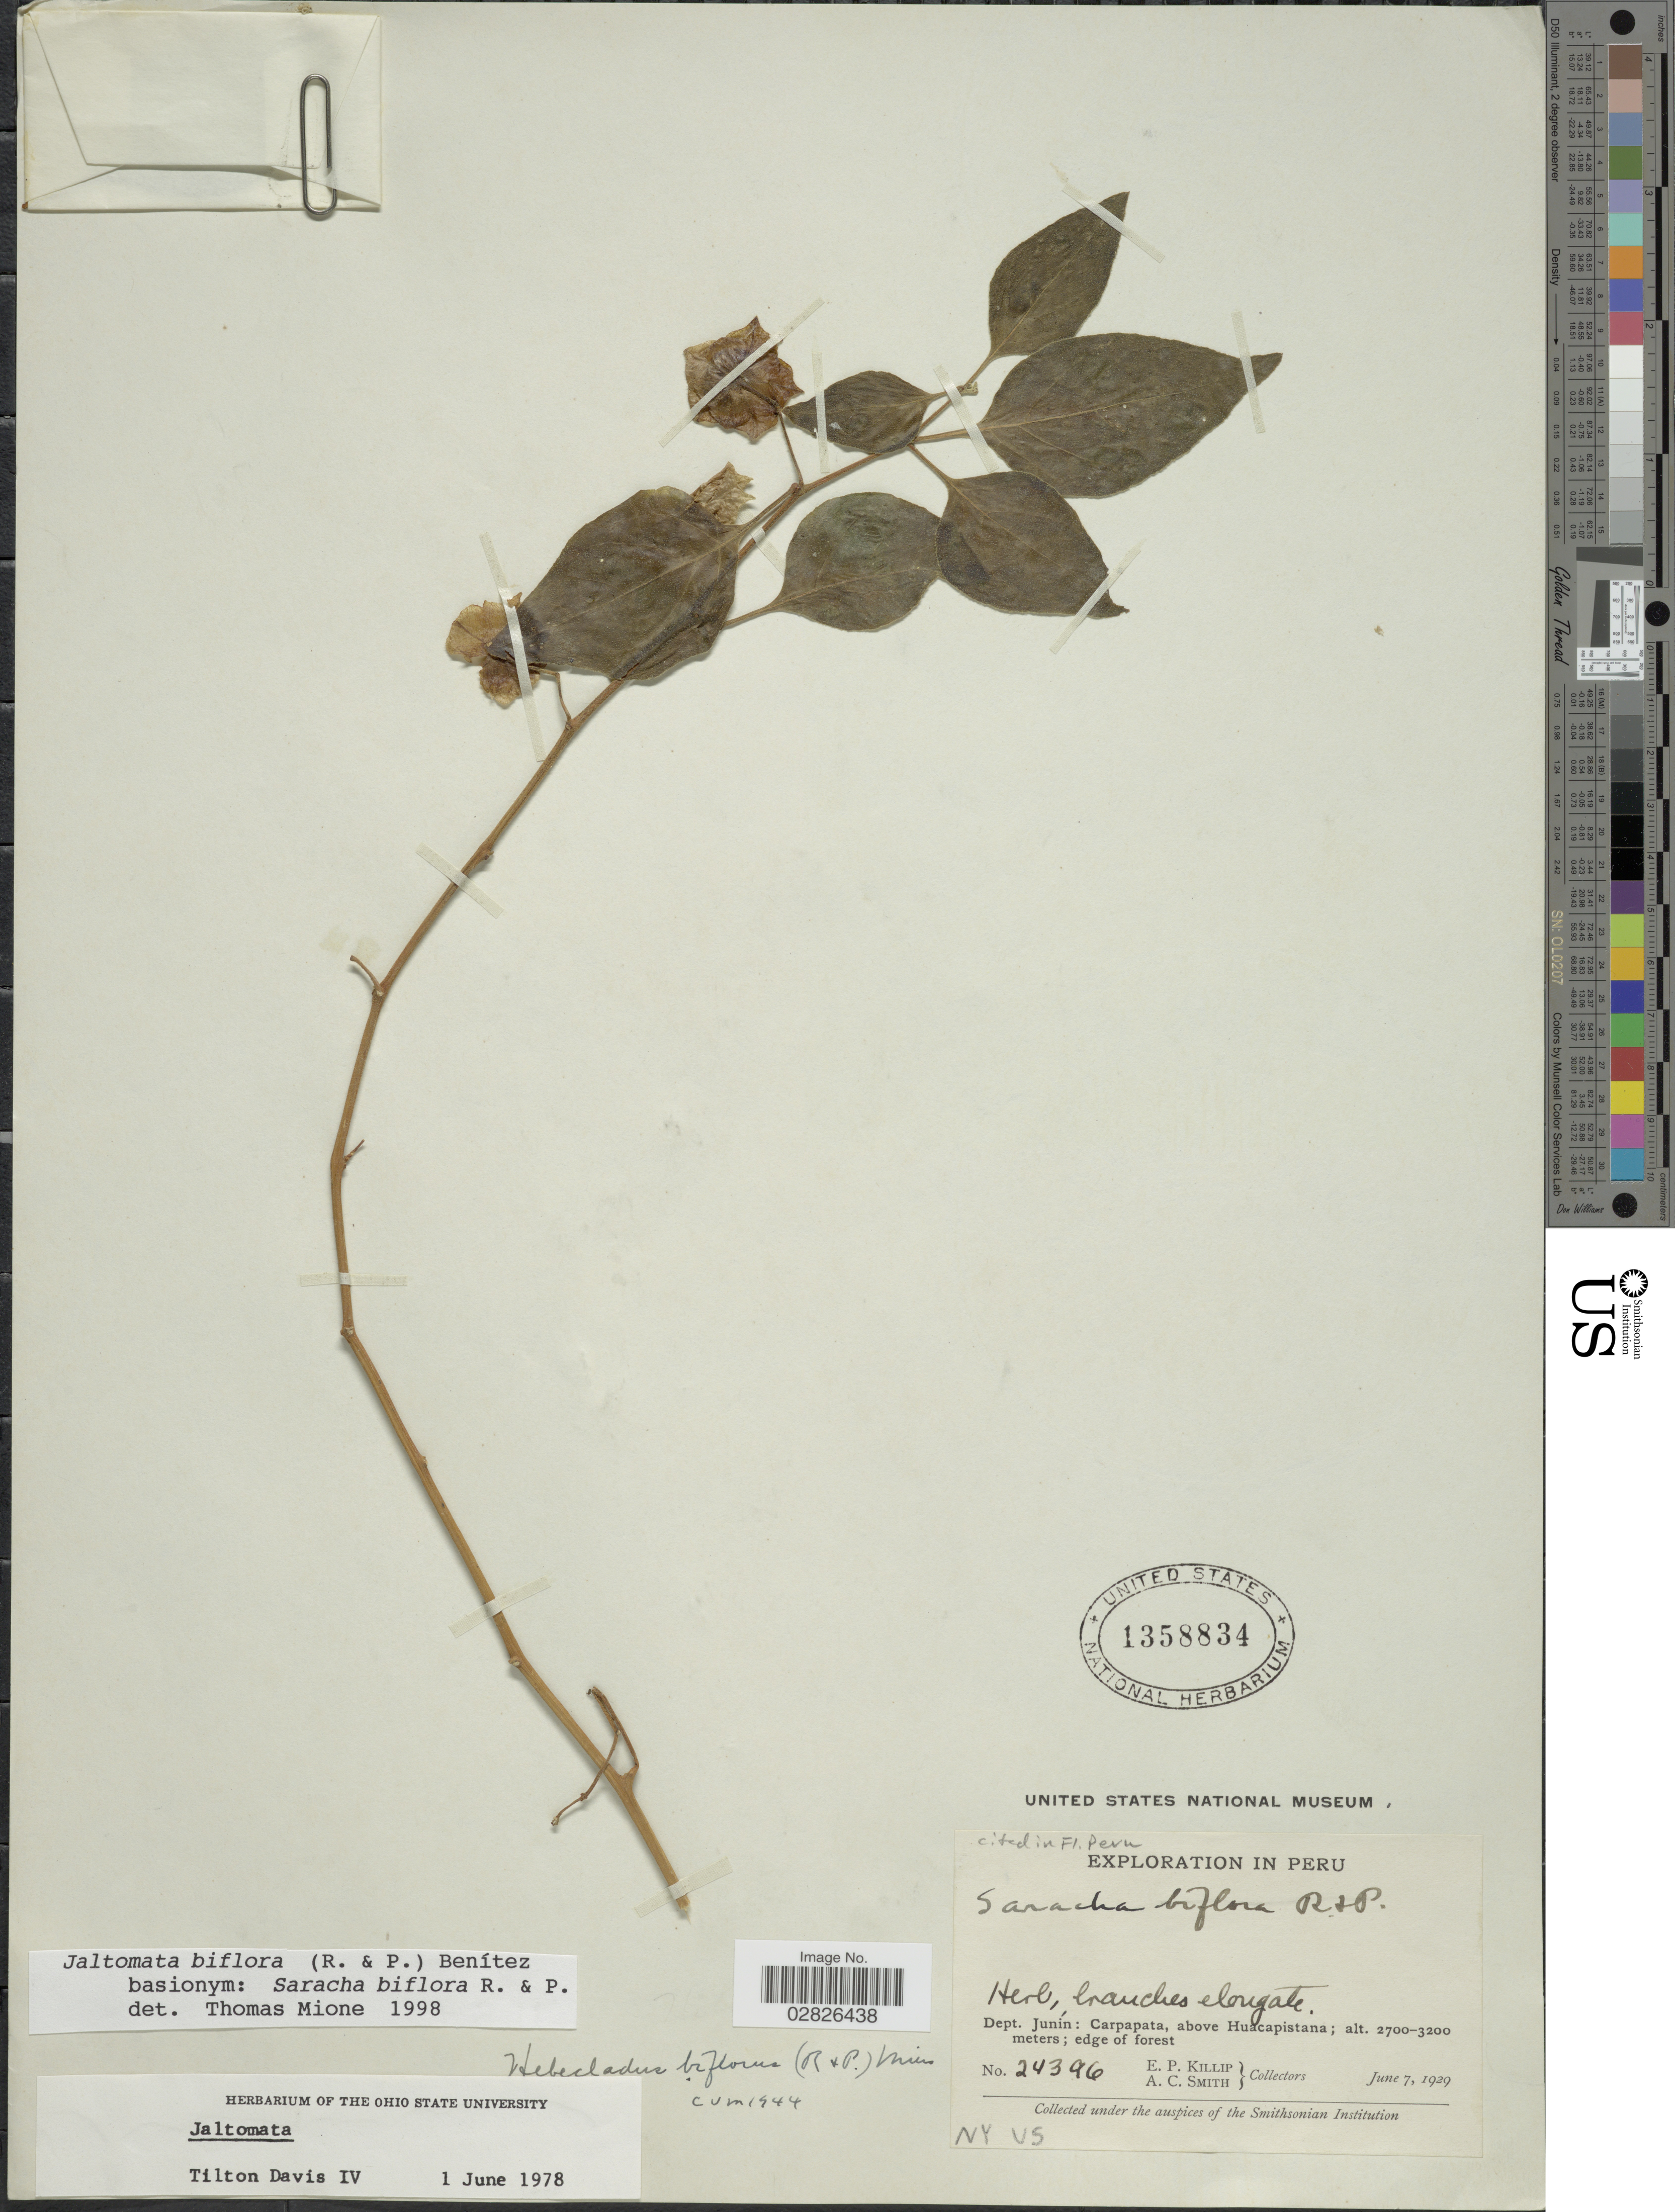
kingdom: Plantae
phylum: Tracheophyta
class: Magnoliopsida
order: Solanales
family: Solanaceae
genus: Jaltomata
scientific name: Jaltomata biflora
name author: (Ruiz & Pav.) Benítez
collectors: E. P. Killip & A. C. Smith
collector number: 24396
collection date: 1929-06-07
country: Peru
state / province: Junín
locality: Dept. Junín, Carpapata, above Huacapistana.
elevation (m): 2700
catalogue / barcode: US 1358834